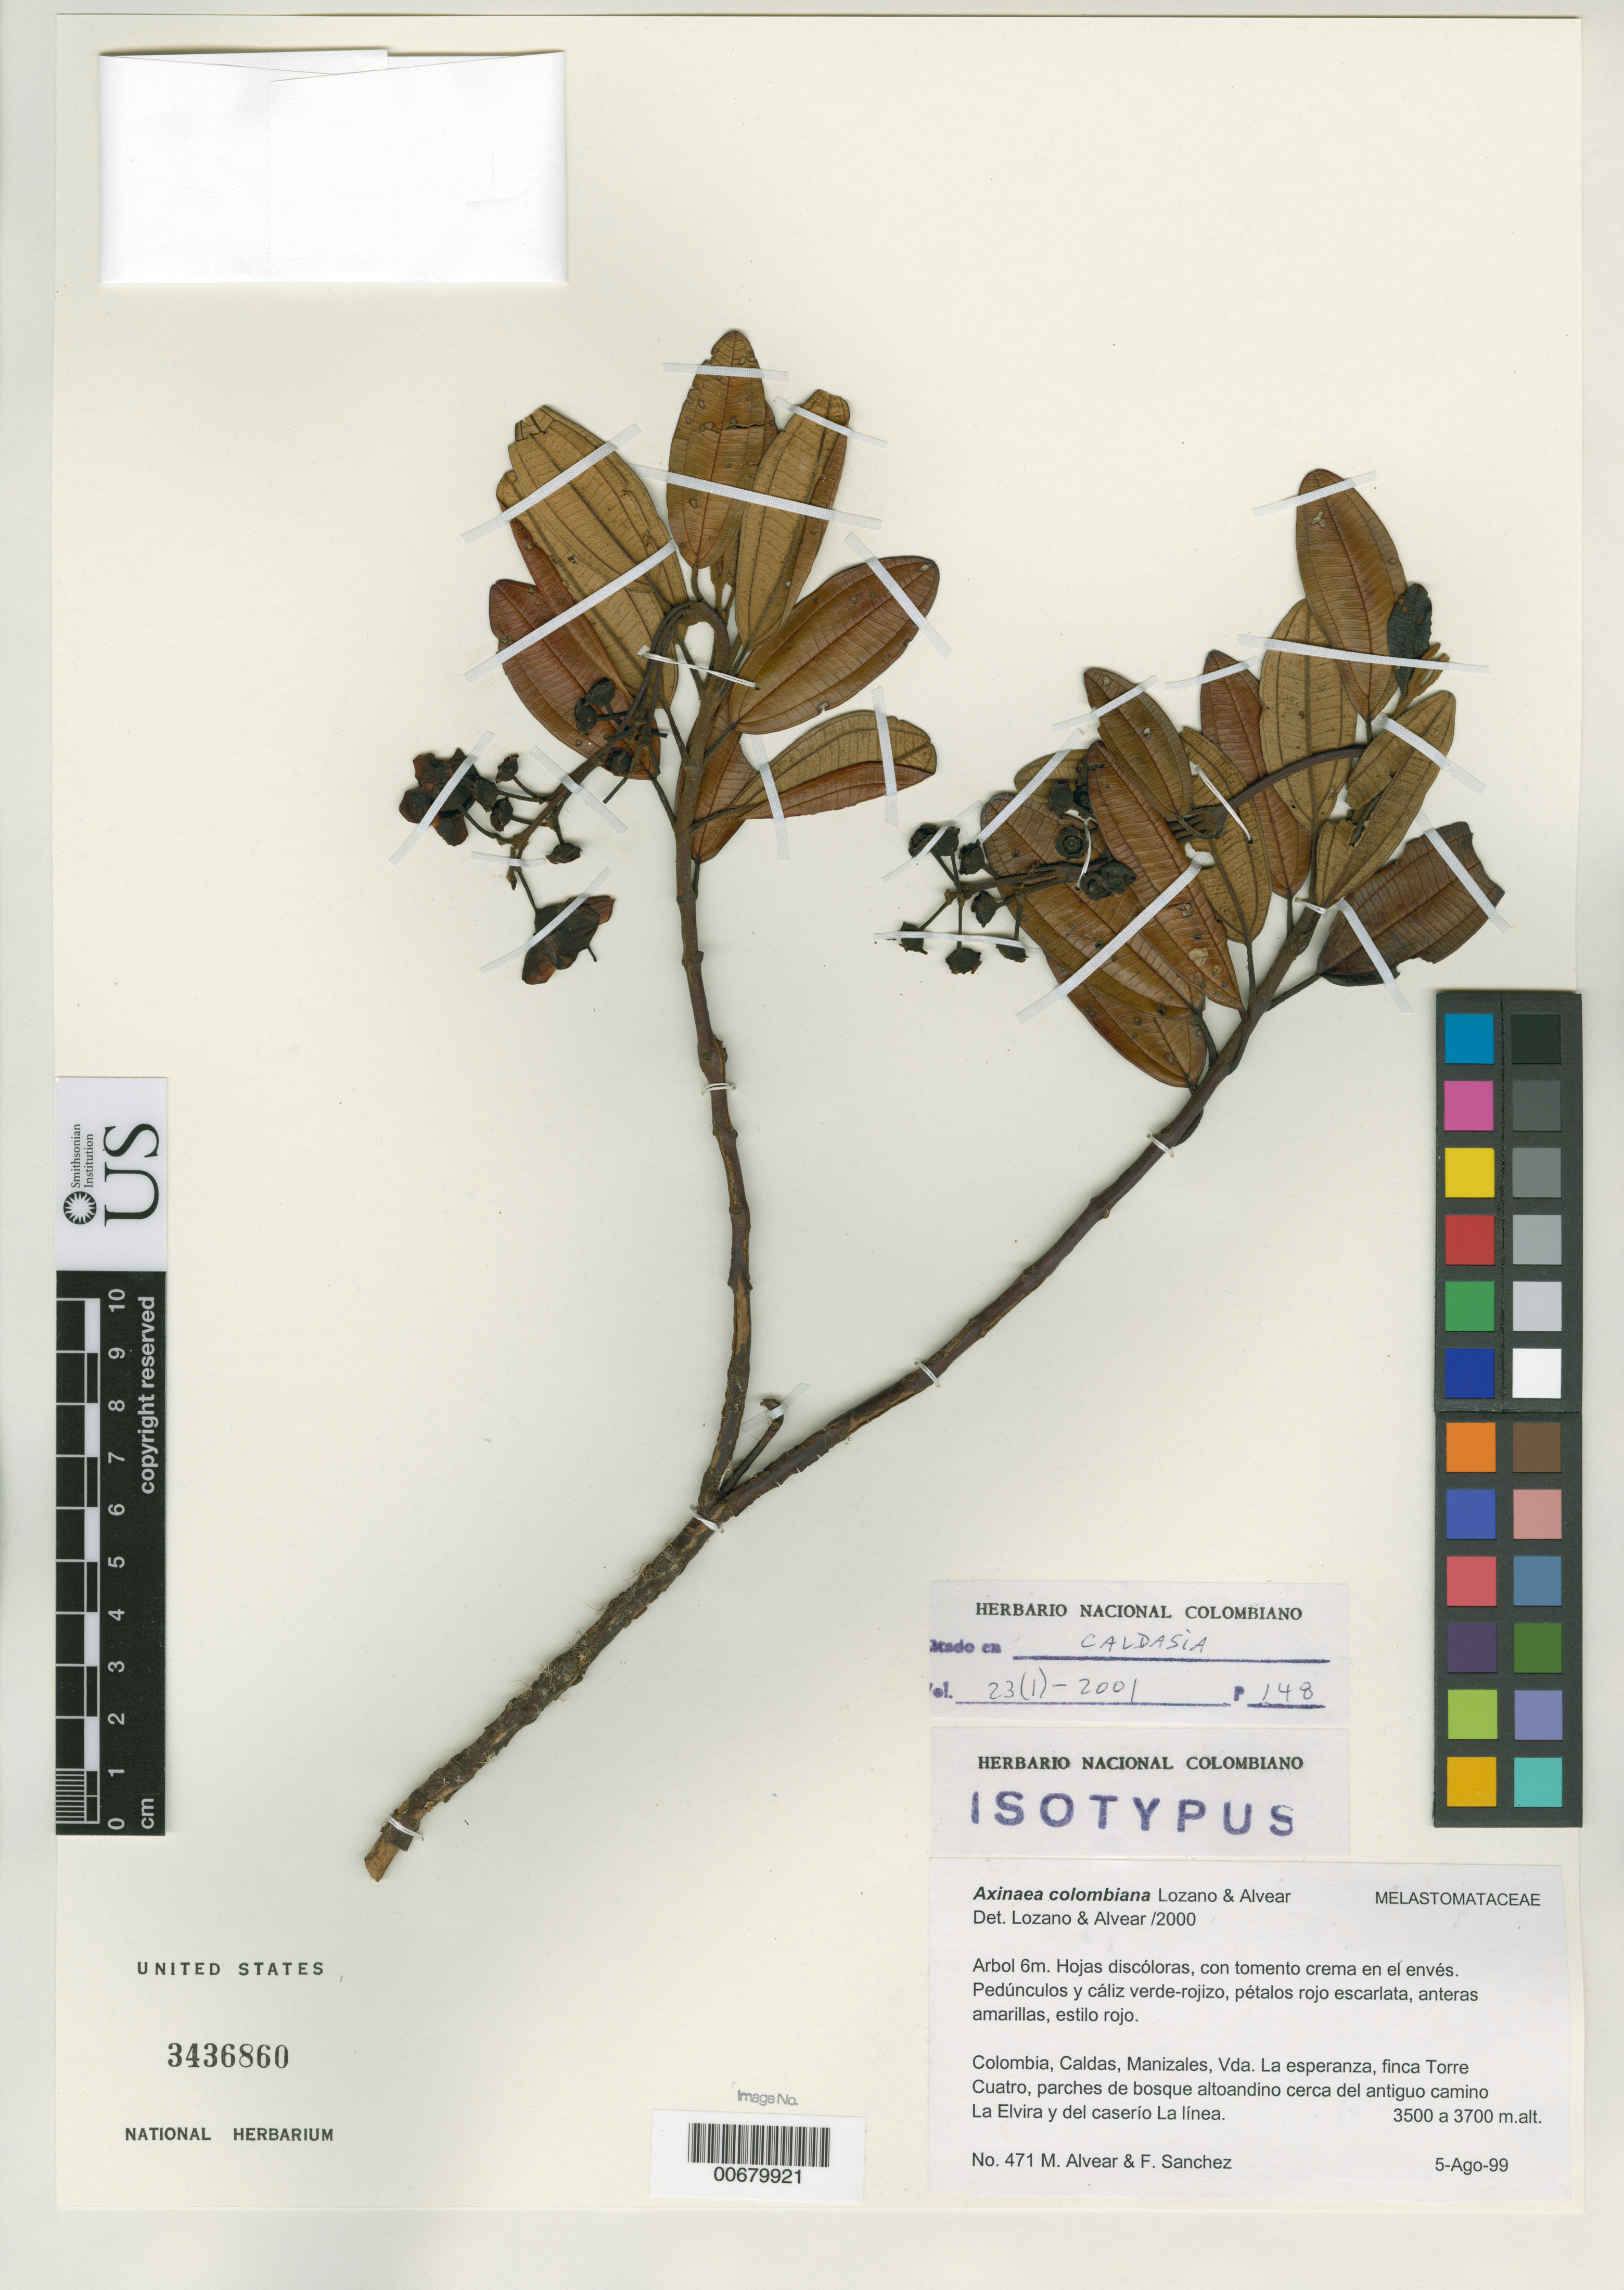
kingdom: Plantae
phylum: Tracheophyta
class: Magnoliopsida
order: Myrtales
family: Melastomataceae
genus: Axinaea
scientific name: Axinaea colombiana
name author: Lozano & Alvear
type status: Isotype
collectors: M. Alvear & F. Sanchez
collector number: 471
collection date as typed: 05 Aug 1999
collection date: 1999-08-05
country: Colombia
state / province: Caldas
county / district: Manizales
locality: Vda. La esperanza, finca Torre Cuatro, parches de bosque altoandino cerca del antiguo camino La Elvira y del caserio La linea.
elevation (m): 3500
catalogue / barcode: US 3436860